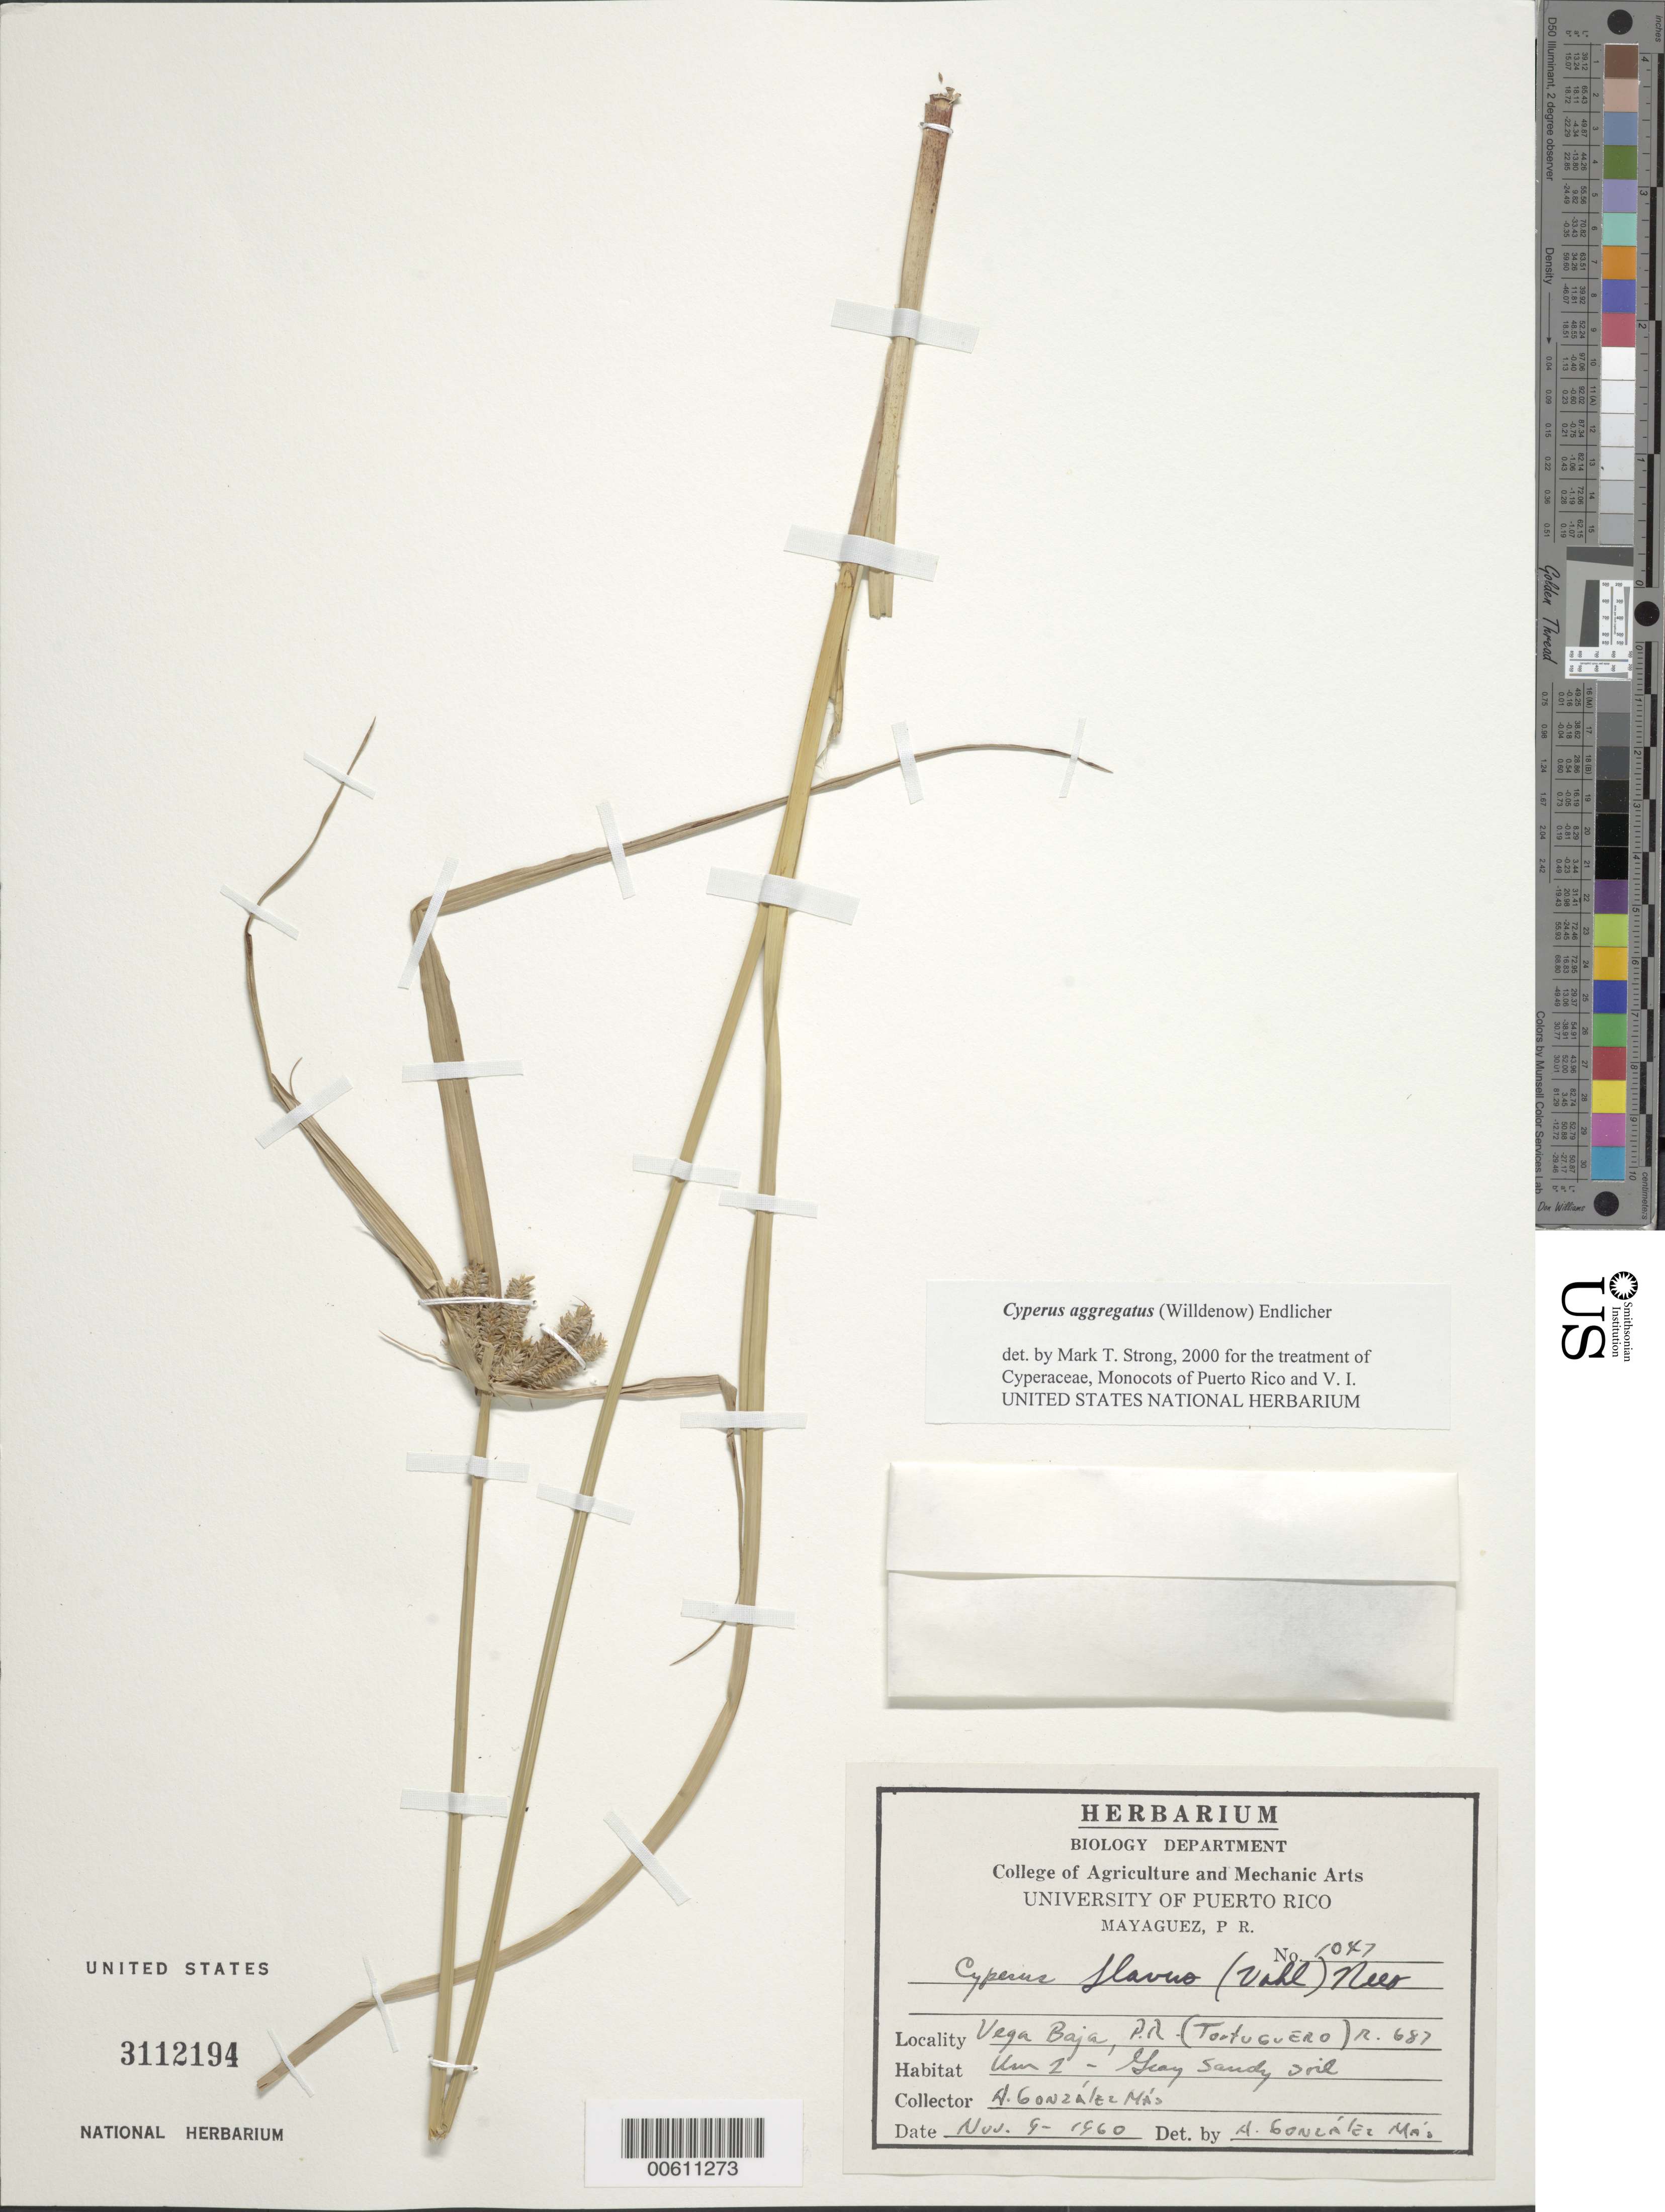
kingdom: Plantae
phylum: Tracheophyta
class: Liliopsida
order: Poales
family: Cyperaceae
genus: Cyperus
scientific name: Cyperus aggregatus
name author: (Willd.) Endl.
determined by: Strong, M. T., (US), Smithsonian Institution - National Museum of Natural History (UNITED STATES)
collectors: A. González Más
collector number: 1047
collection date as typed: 09 Nov 1960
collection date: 1960-11-09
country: Puerto Rico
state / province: Manatí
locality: Vega Baja: Tortuguero, Rd. 687, km 2.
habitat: Gray sandy soil.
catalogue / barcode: US 3112194